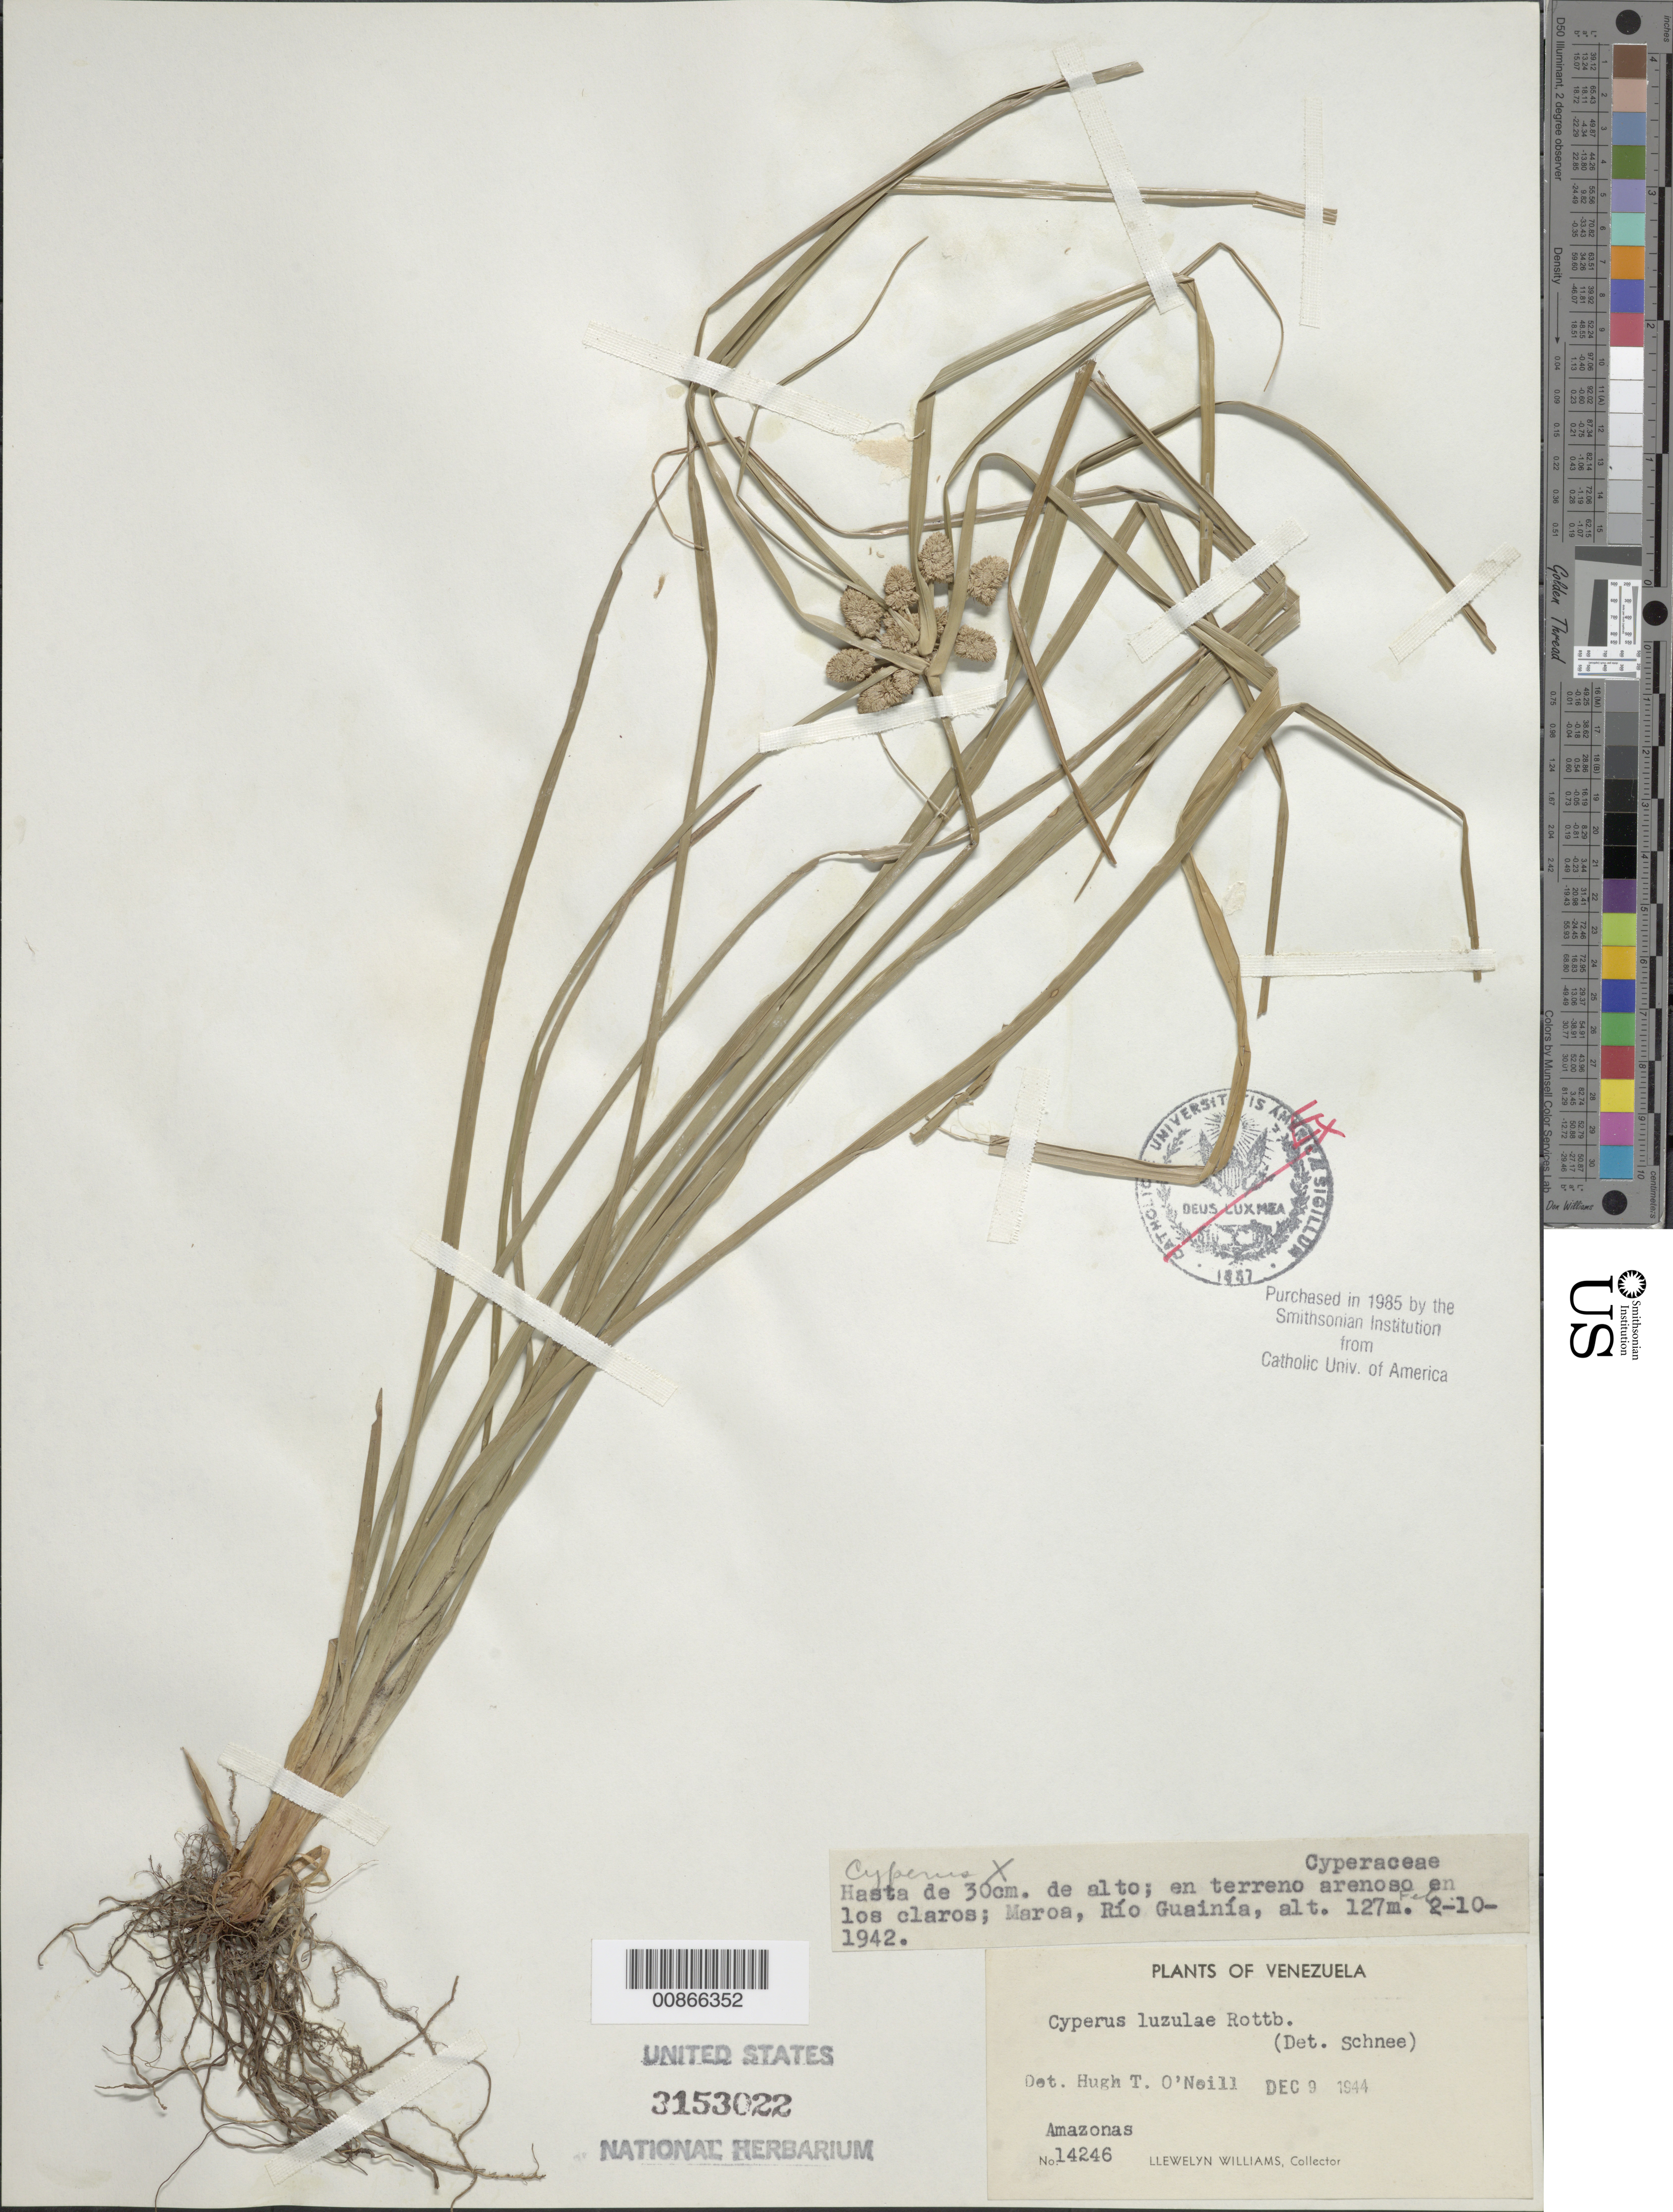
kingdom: Plantae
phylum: Tracheophyta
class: Liliopsida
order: Poales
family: Cyperaceae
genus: Cyperus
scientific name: Cyperus luzulae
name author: (L.) Rottb. ex Retz.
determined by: O'Neill, Hugh T.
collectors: Ll. Williams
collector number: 14246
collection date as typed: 10-Feb-42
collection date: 1942-02-10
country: Venezuela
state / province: Amazonas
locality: Maroa, Río Guainía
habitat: Terreno arenoso en los claros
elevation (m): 127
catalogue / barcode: US 3153022